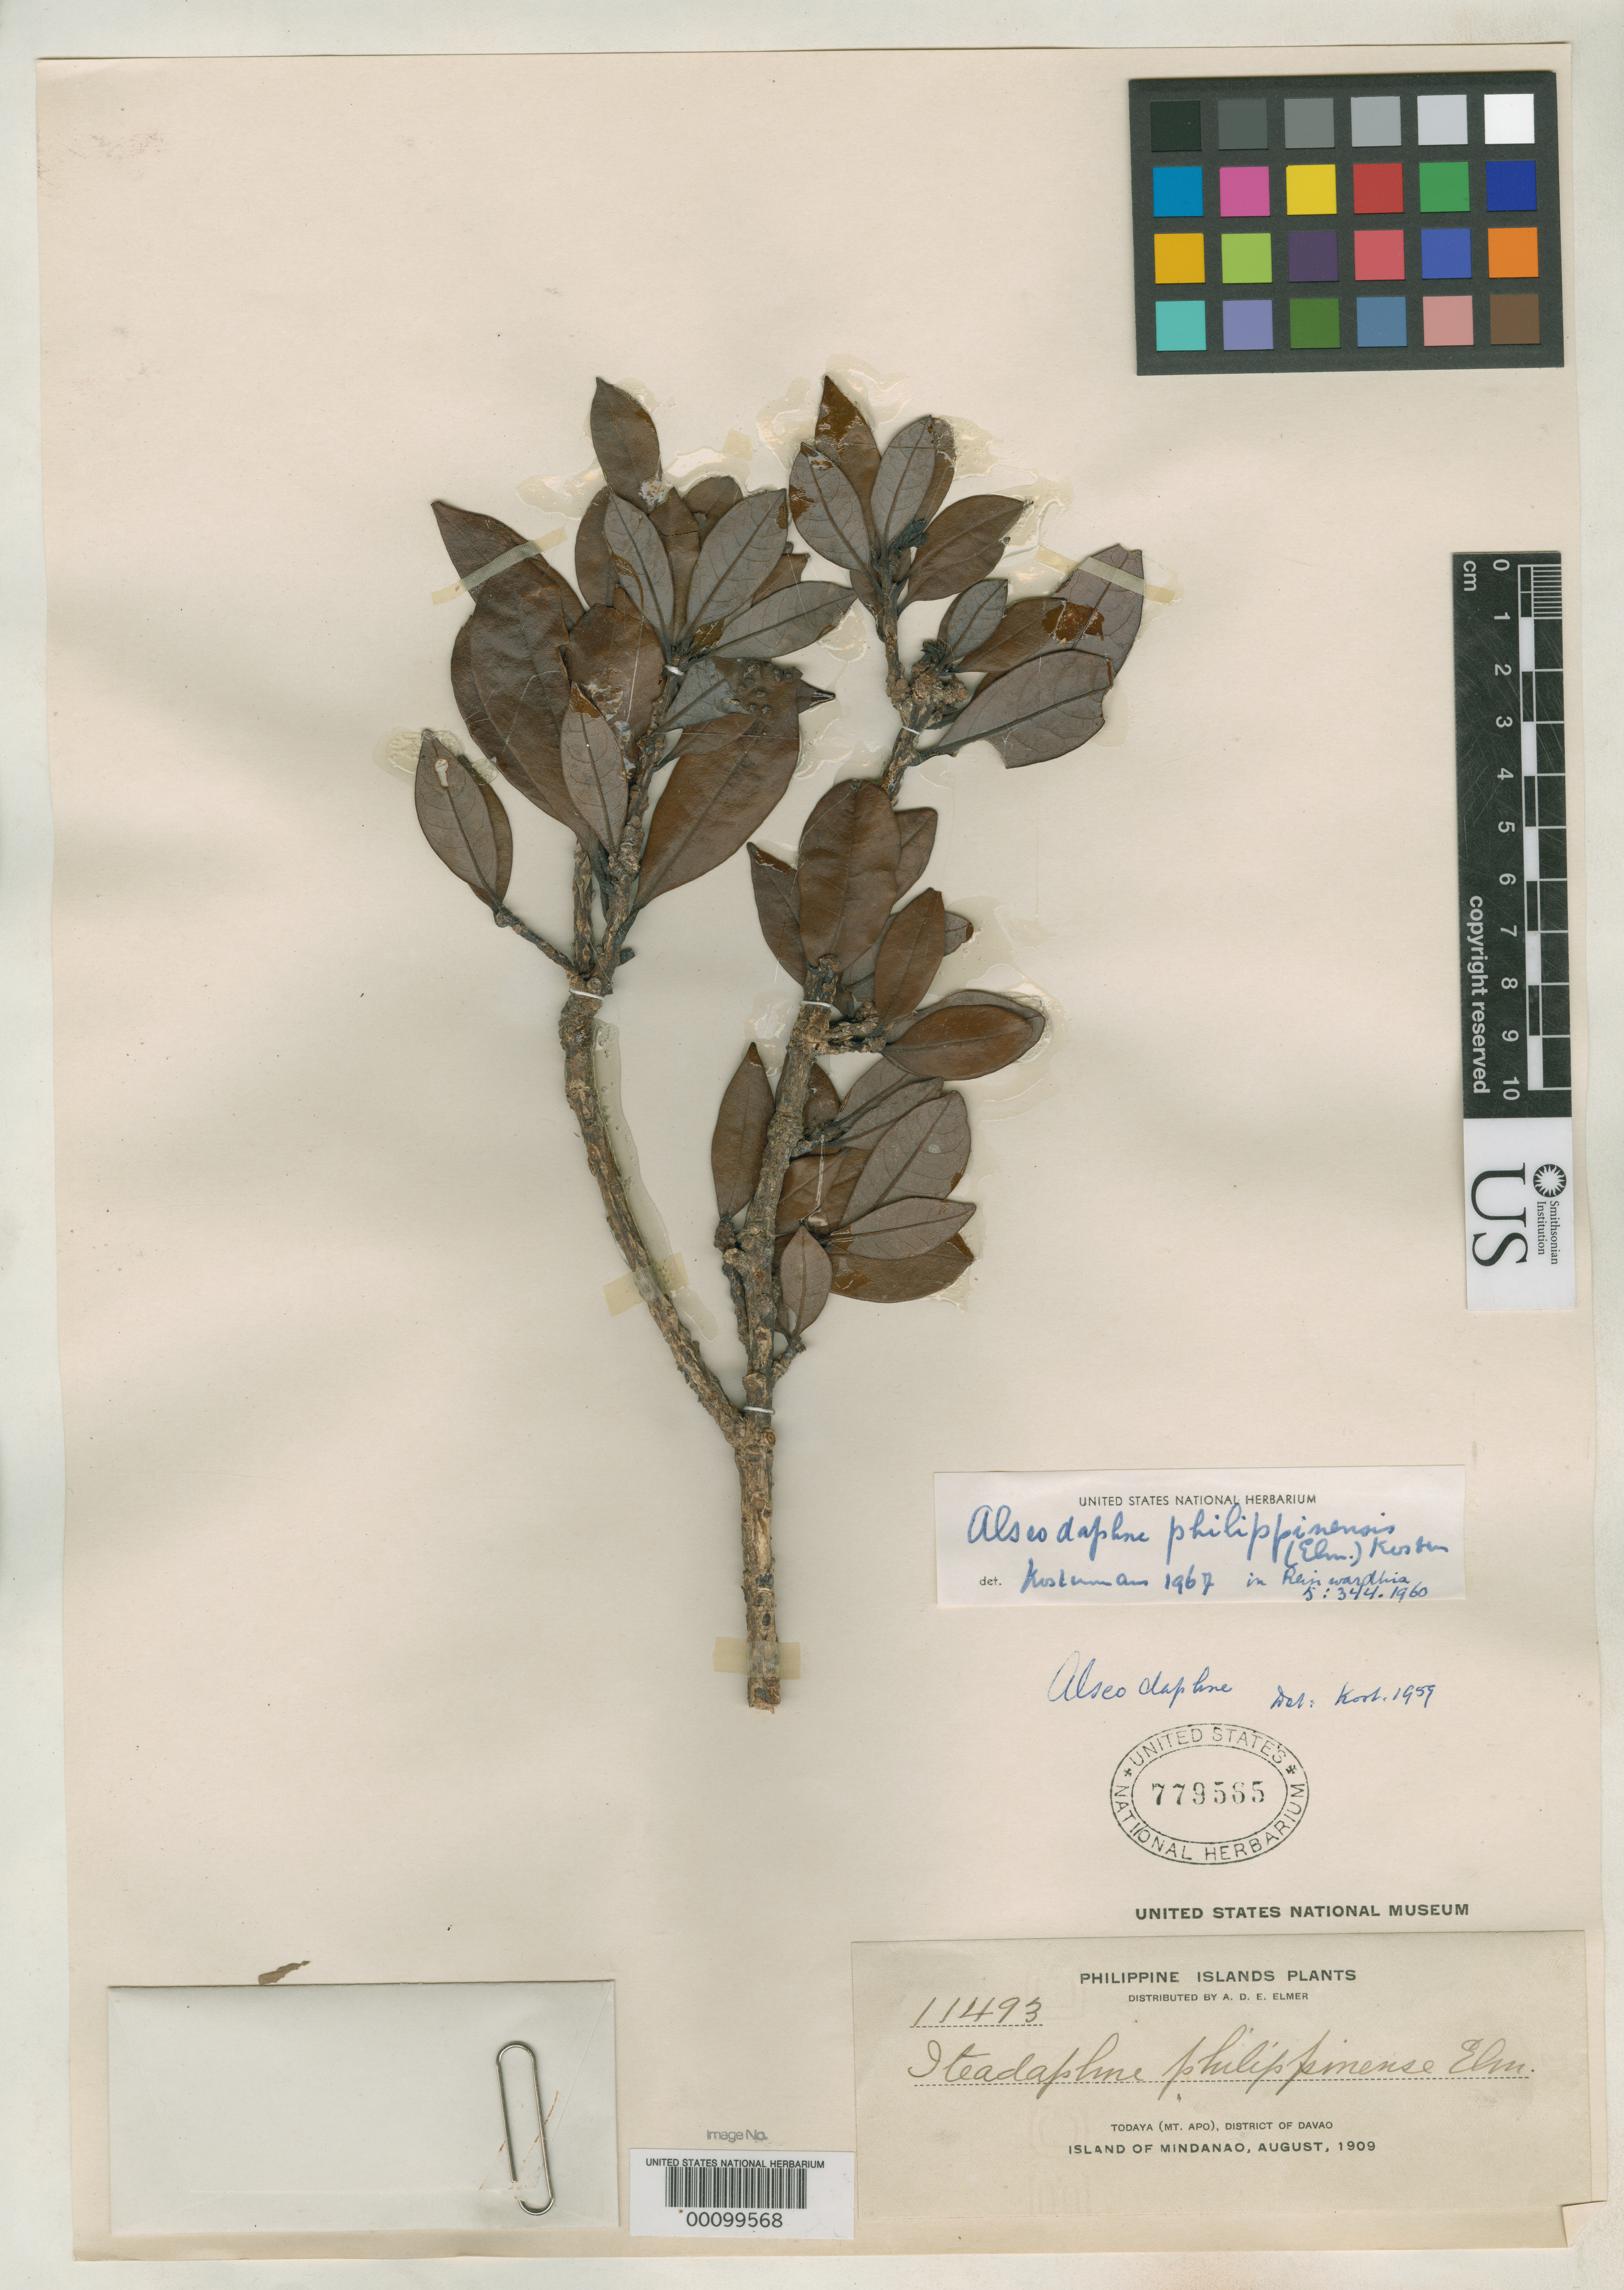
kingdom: Plantae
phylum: Tracheophyta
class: Magnoliopsida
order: Laurales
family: Lauraceae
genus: Iteadaphne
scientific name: Iteadaphne philippinensis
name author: Elmer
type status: Isotype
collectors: A. D. E. Elmer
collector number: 11493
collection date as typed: Aug 1909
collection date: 1909-08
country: Philippines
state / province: Davao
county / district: Davao del Sur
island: Mindanao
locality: Todaya (Mt. Apo), District of Davao, Island of Mindanao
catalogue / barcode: US 779565